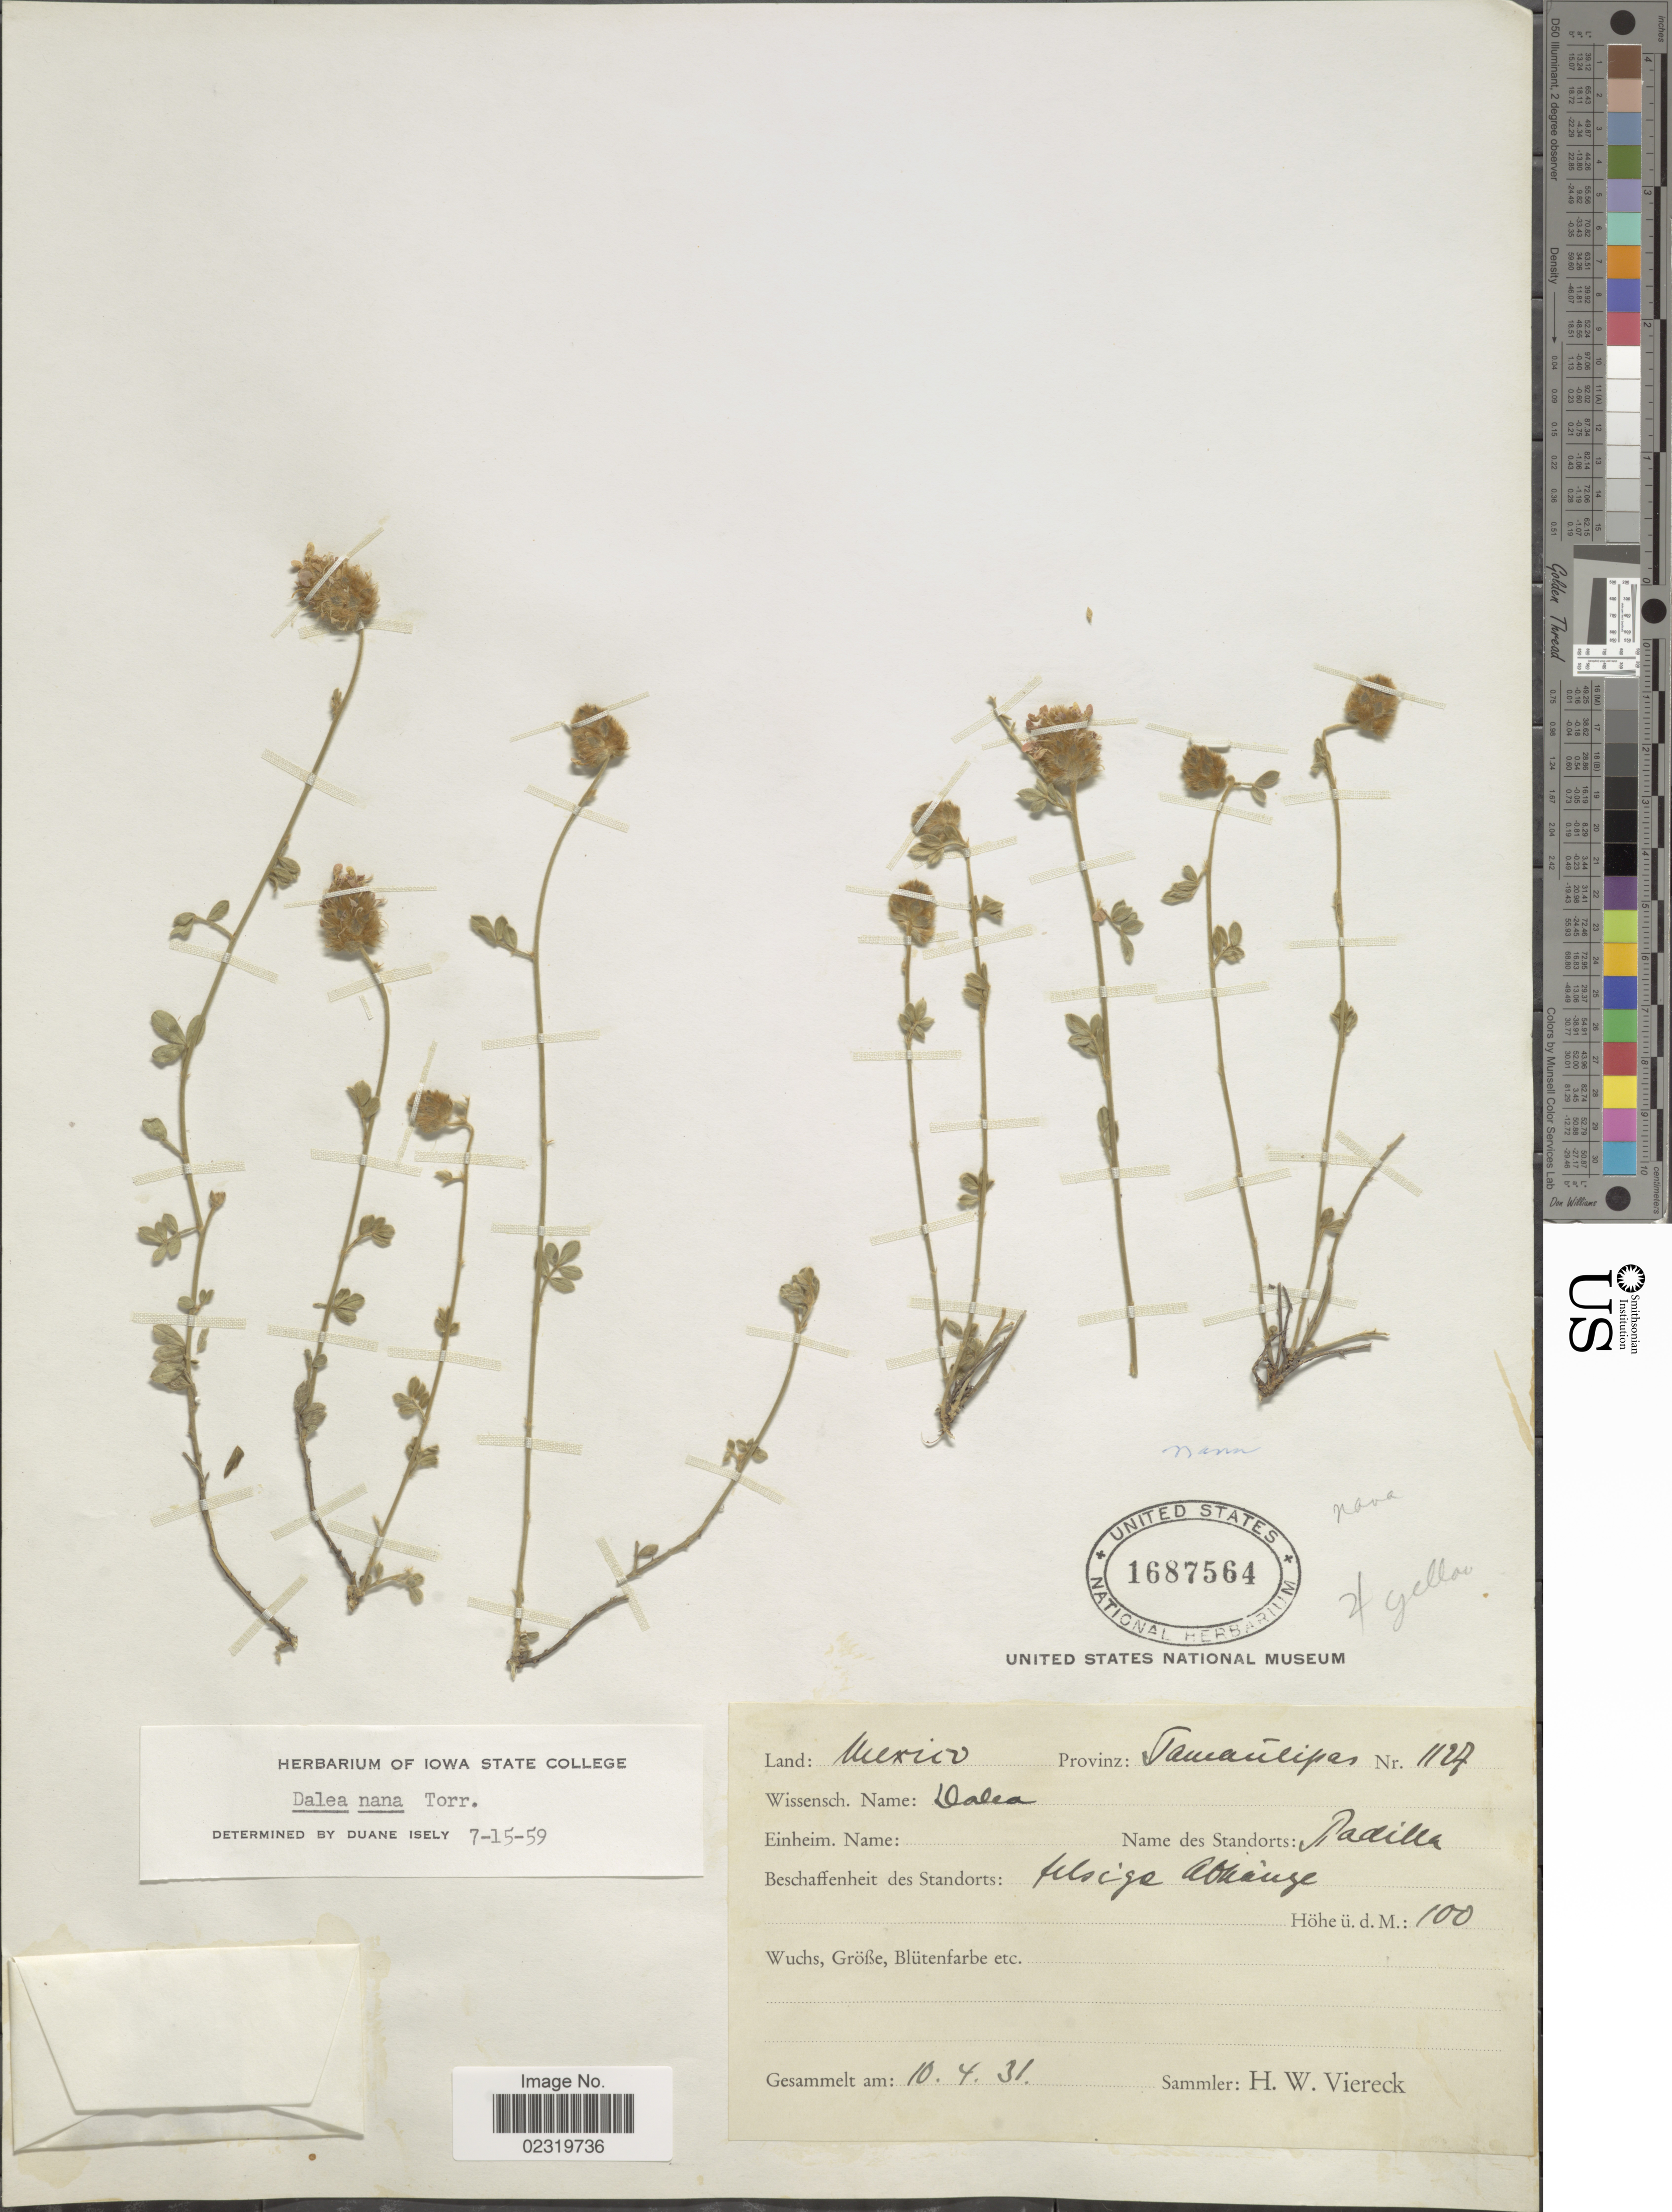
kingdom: Plantae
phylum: Tracheophyta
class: Magnoliopsida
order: Fabales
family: Fabaceae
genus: Dalea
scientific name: Dalea nana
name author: Torr. & A. Gray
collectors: H. W. Viereck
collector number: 1127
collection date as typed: Transcribed d/m/y: 10/4/31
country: Mexico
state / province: Tamaulipas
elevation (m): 100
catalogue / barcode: US 1687564